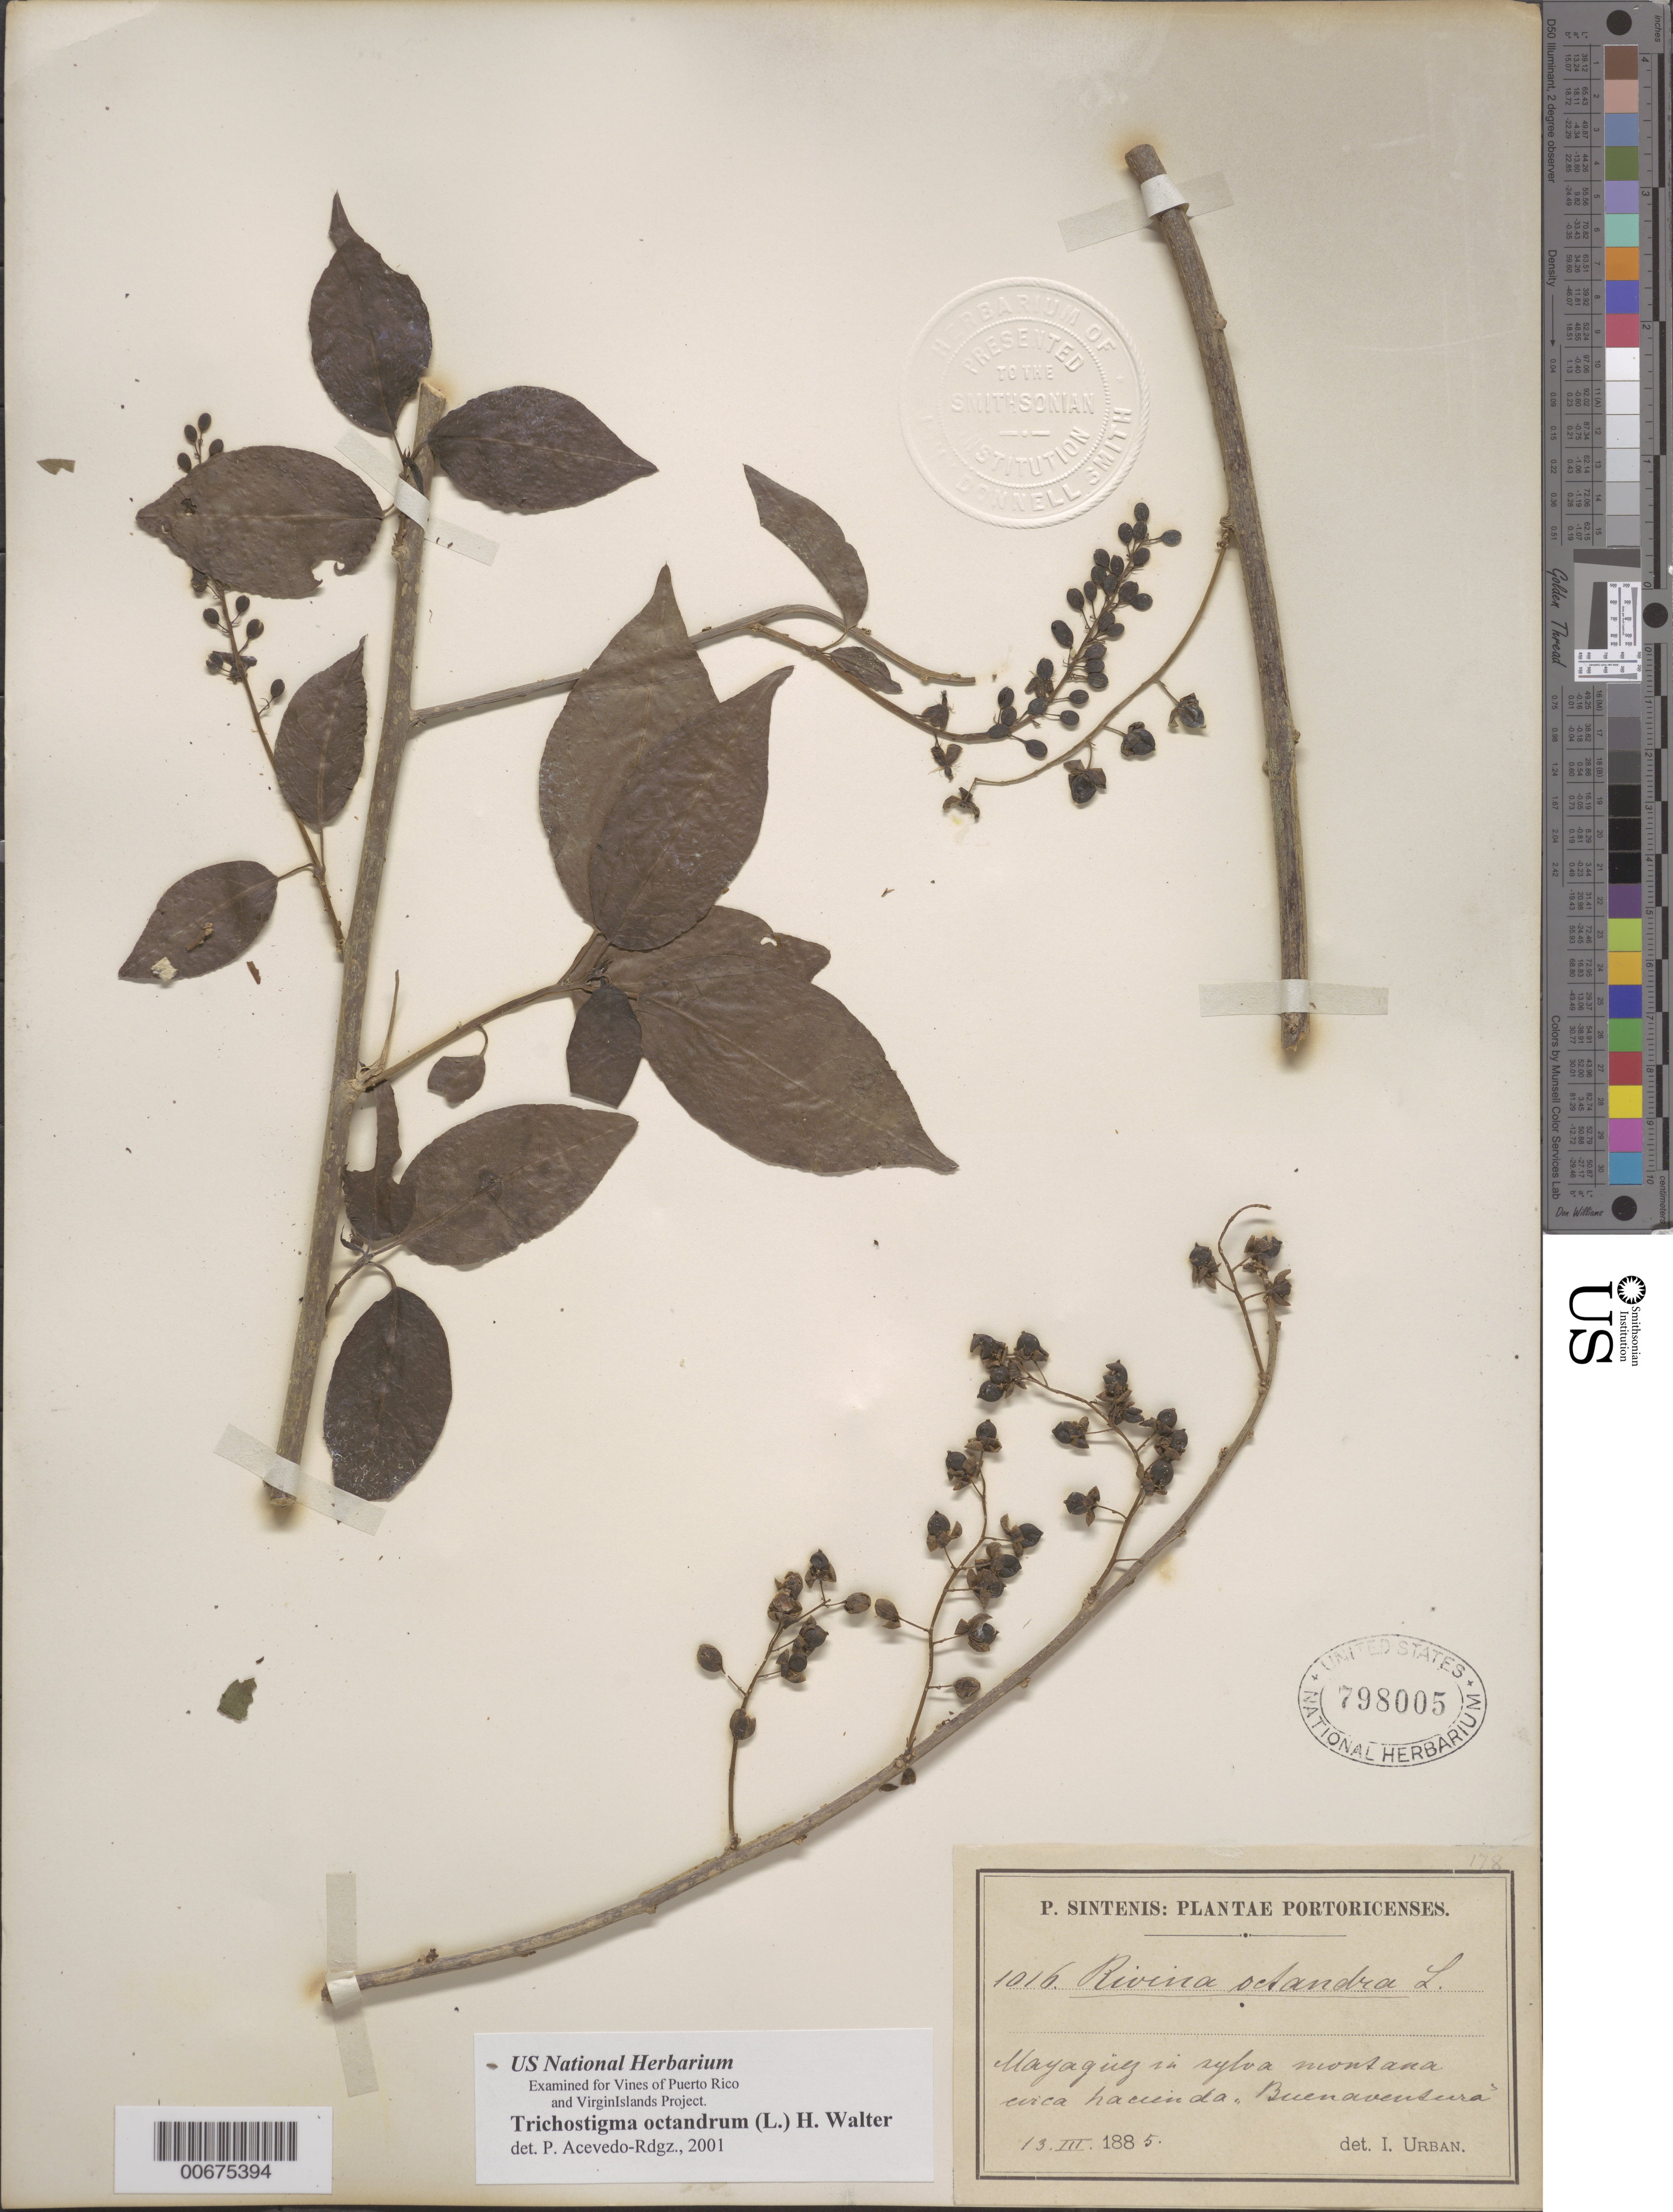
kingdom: Plantae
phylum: Tracheophyta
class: Magnoliopsida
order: Caryophyllales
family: Phytolaccaceae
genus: Trichostigma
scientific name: Trichostigma octandrum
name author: (L.) H. Walter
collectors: P. Sintenis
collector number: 1016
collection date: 1885-03-13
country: Puerto Rico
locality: Mayagüez in sylva montana circa hacienda "Buenaventura".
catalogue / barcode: US 798005